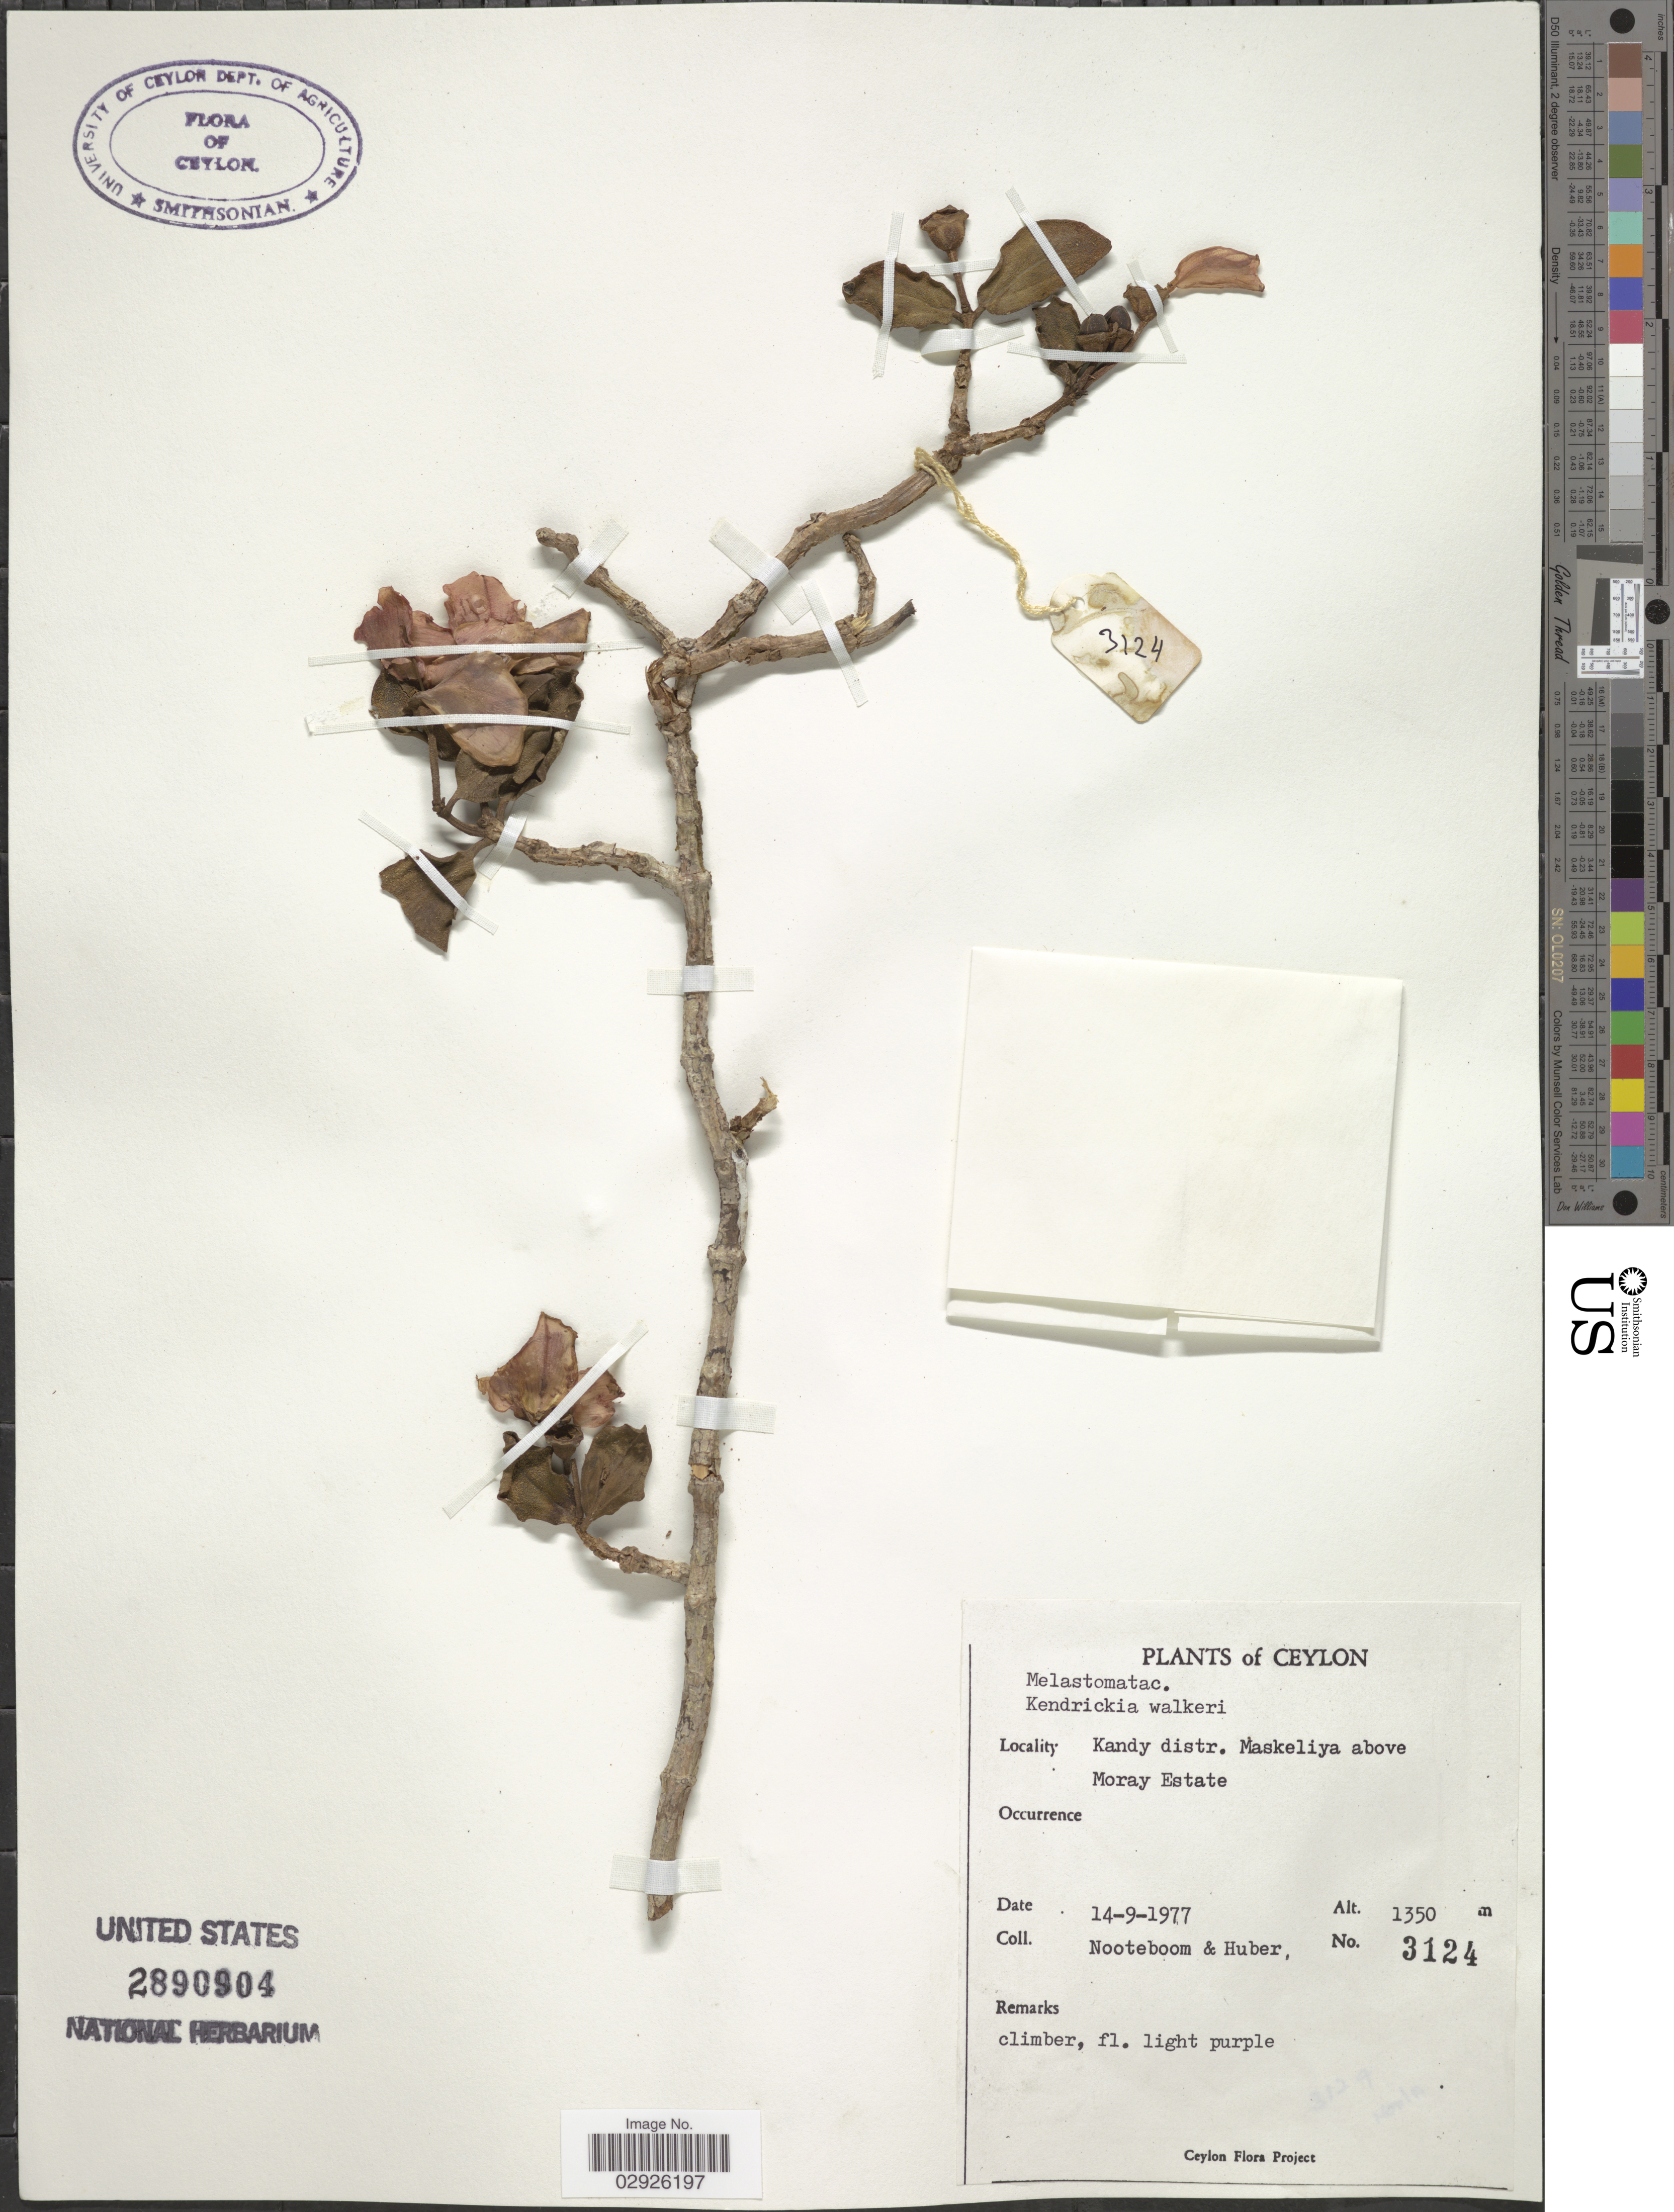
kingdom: Plantae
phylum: Tracheophyta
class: Magnoliopsida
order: Myrtales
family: Melastomataceae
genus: Kendrickia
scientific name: Kendrickia walkeri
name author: Hook. f.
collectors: Nooteboom, -- & Huber, --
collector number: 3124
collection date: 1977-09-14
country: Sri Lanka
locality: Ceylon. Kandy distr. Maskeliya above Moray Estate.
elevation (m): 1350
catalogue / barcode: US 2890904